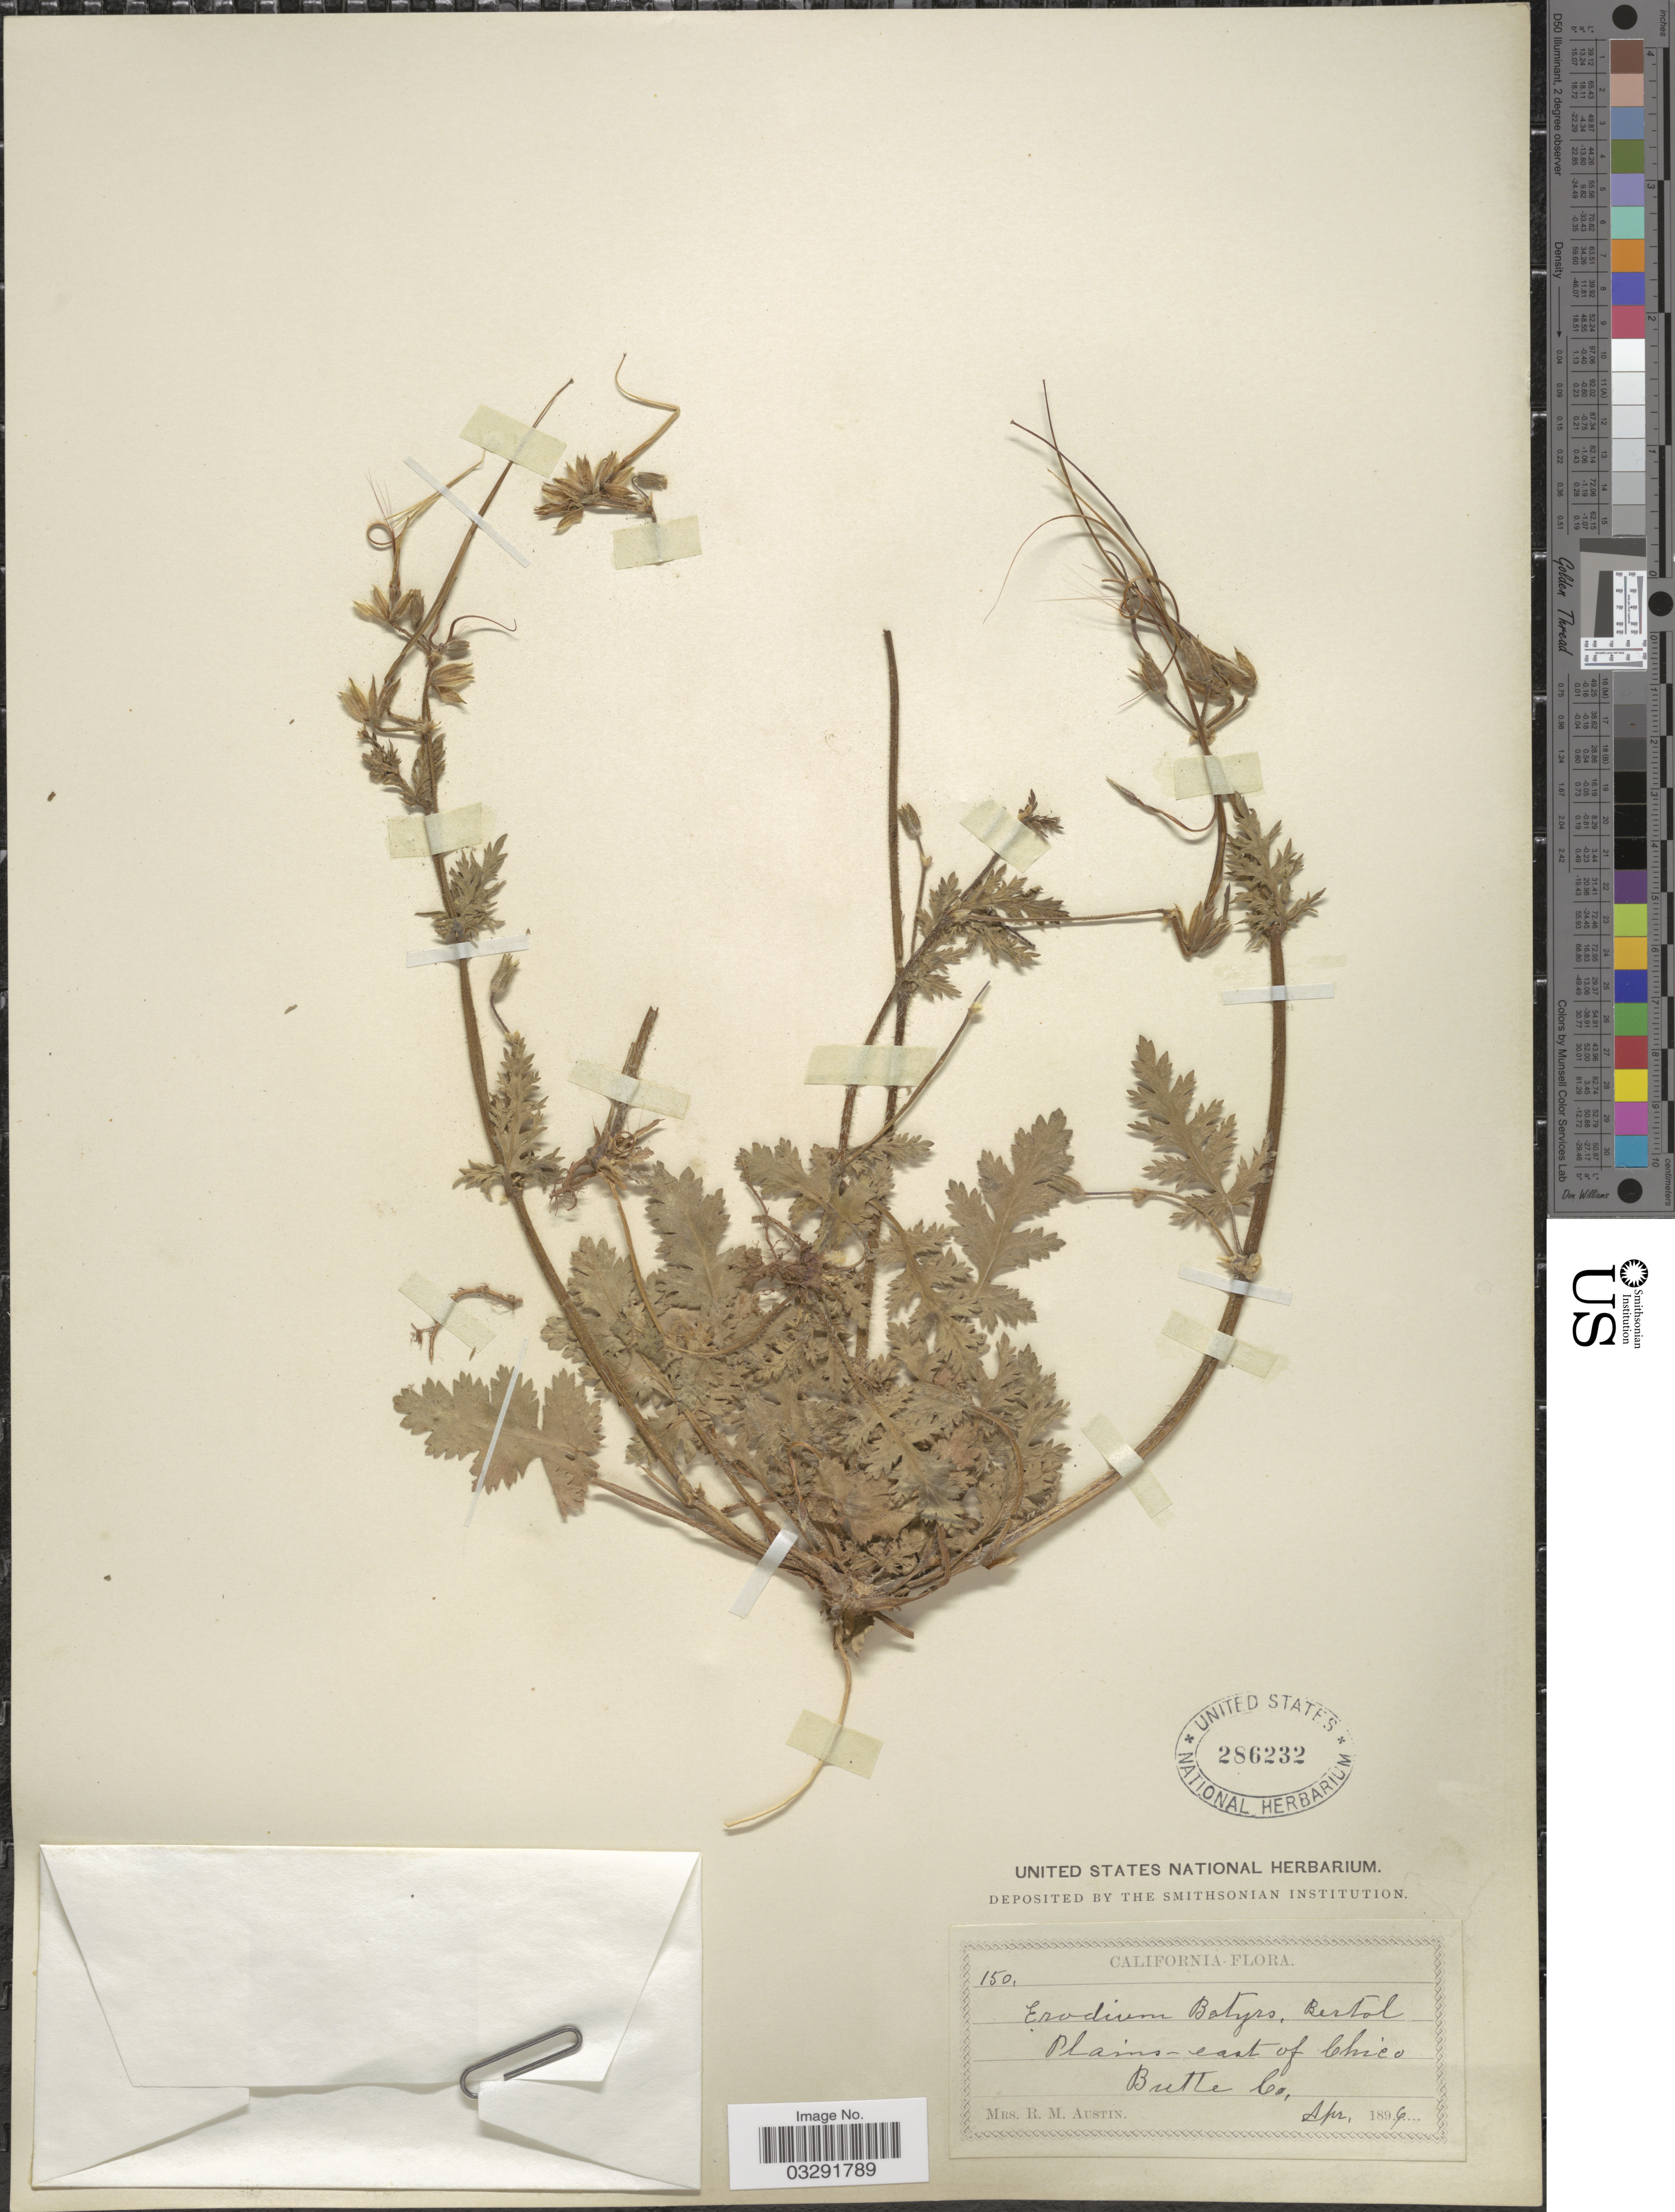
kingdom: Plantae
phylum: Tracheophyta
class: Magnoliopsida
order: Geraniales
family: Geraniaceae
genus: Erodium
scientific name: Erodium botrys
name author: (Cav.) Bertol.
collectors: R. Austin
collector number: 150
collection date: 1896-04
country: United States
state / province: California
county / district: Butte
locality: Plains east of Chico. Butte Co.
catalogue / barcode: US 286232